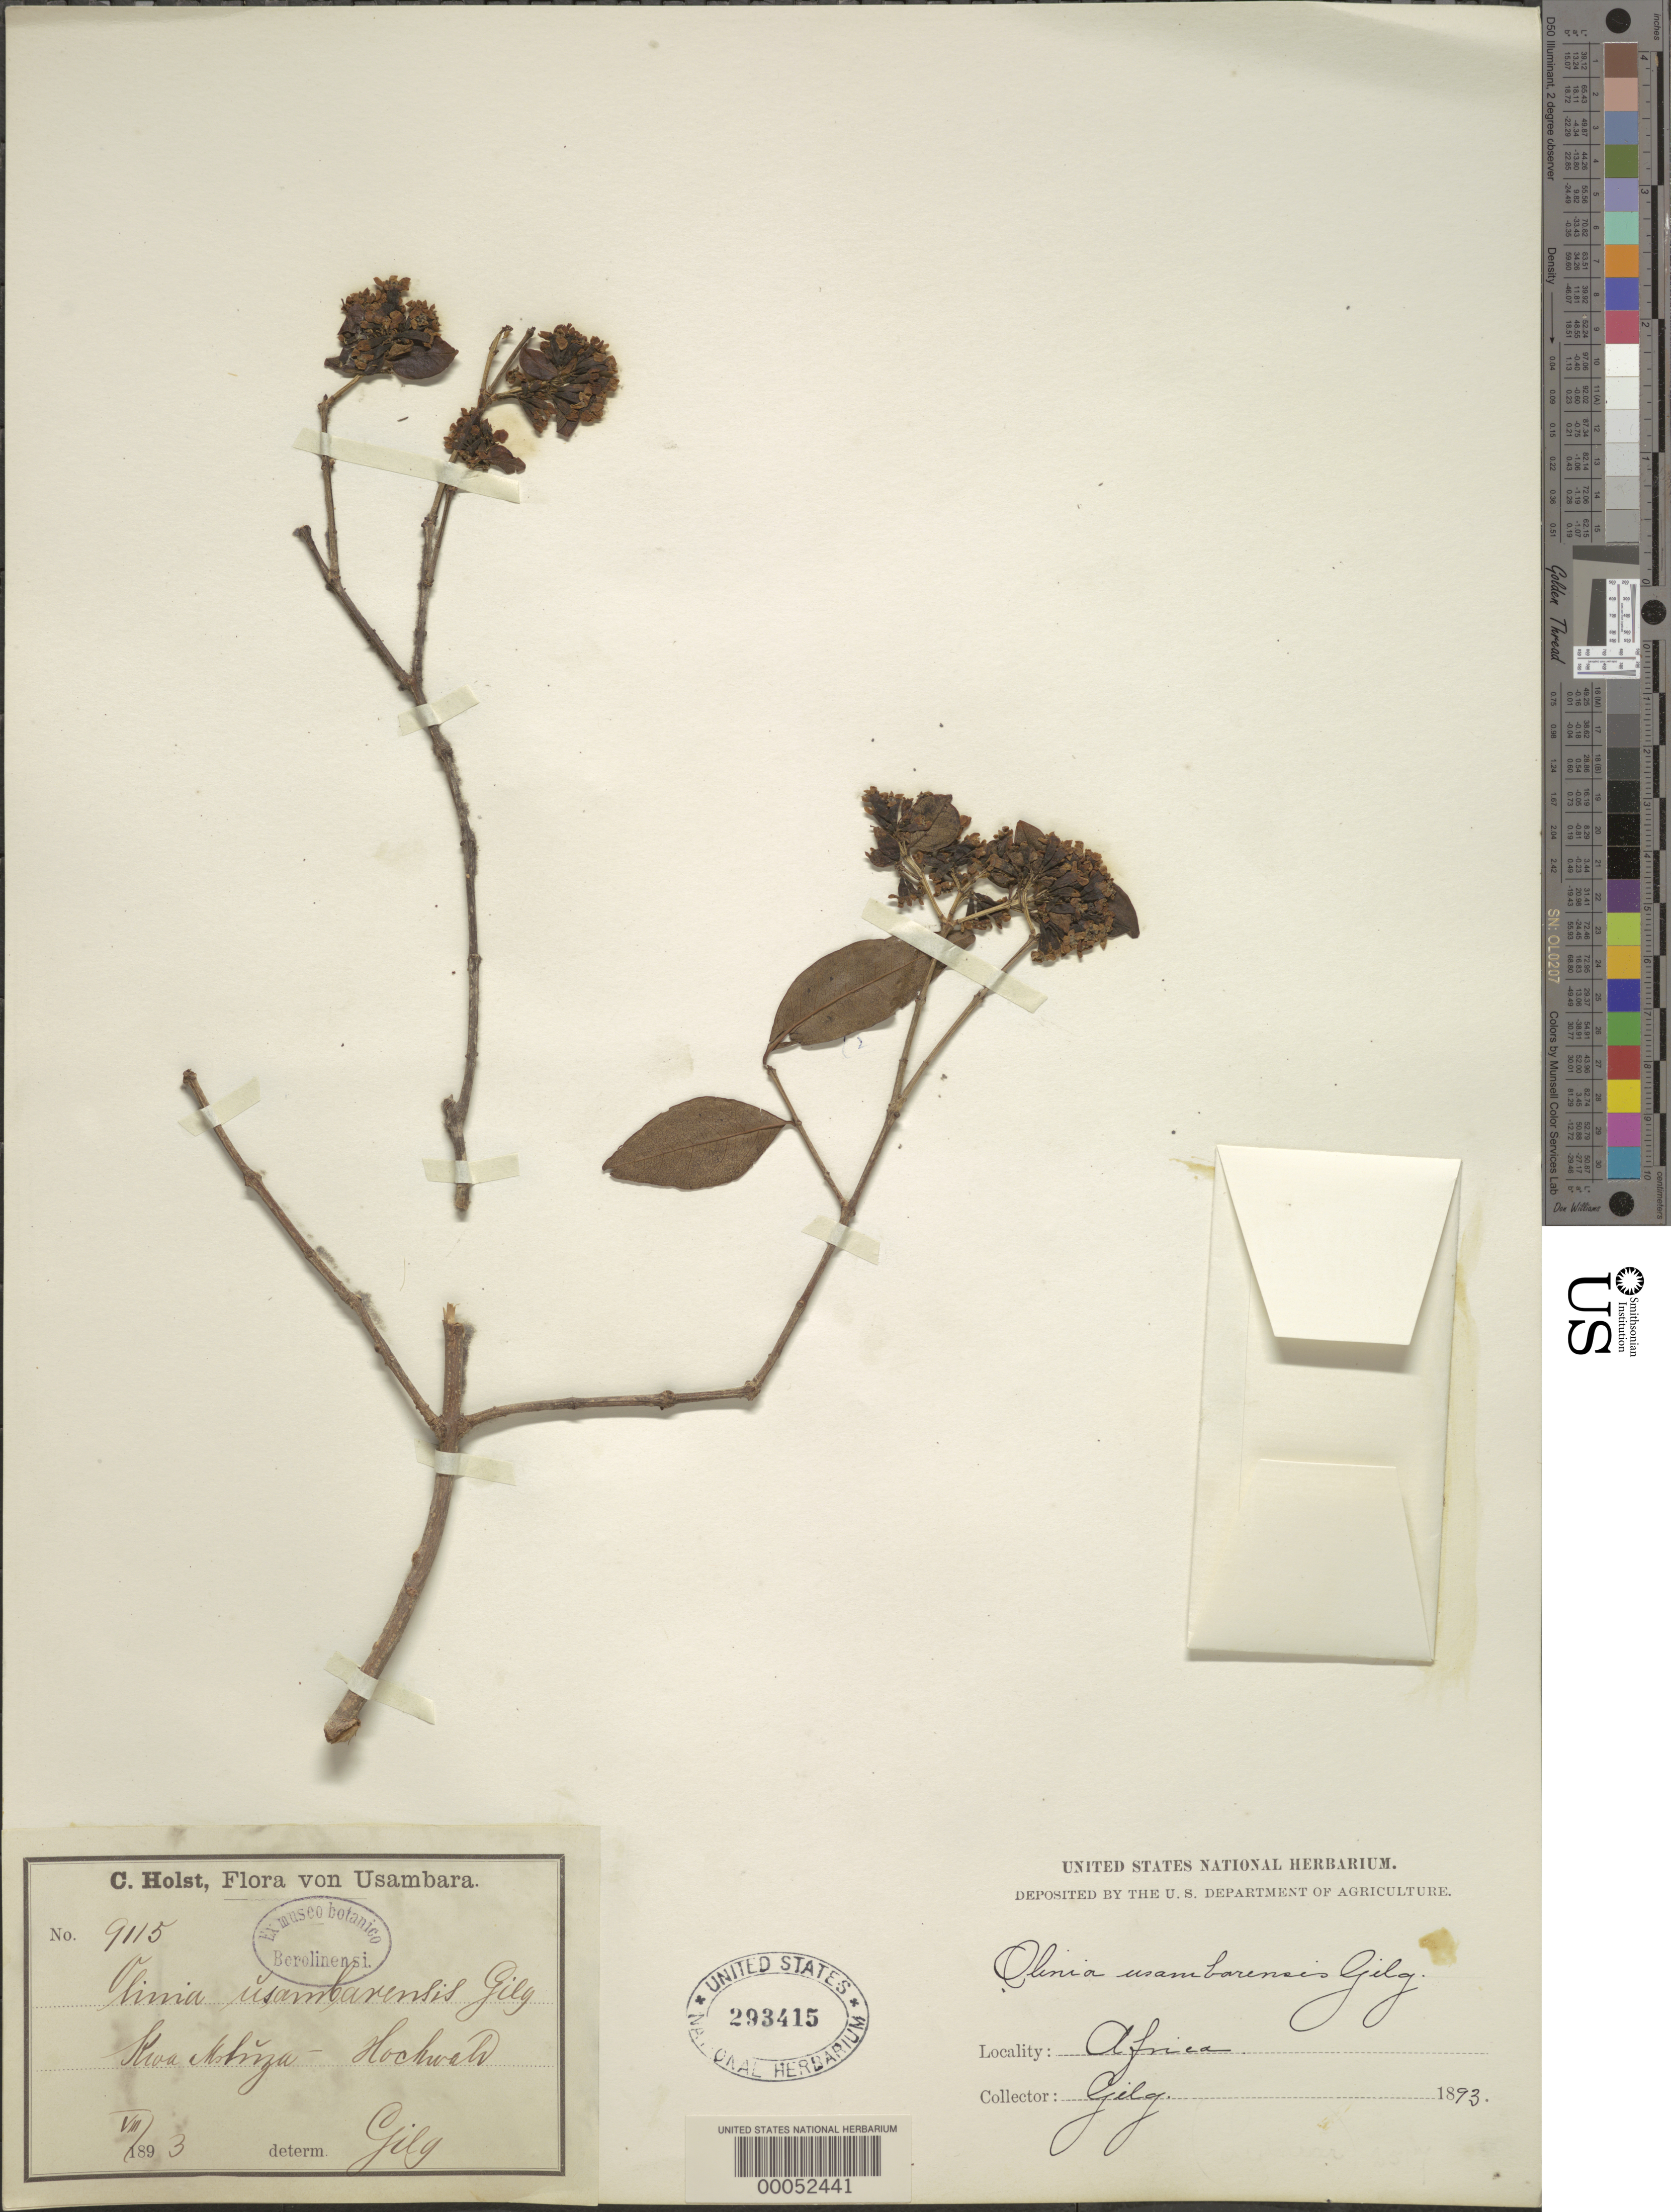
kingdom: Plantae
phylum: Tracheophyta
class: Magnoliopsida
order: Myrtales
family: Penaeaceae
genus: Olinia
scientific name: Olinia usambarensis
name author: Gilg ex Engl.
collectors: C. H. Holst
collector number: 9115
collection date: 1893-08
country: Tanzania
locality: Usambara. Kwa Mstuza. Africa.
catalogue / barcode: US 293415